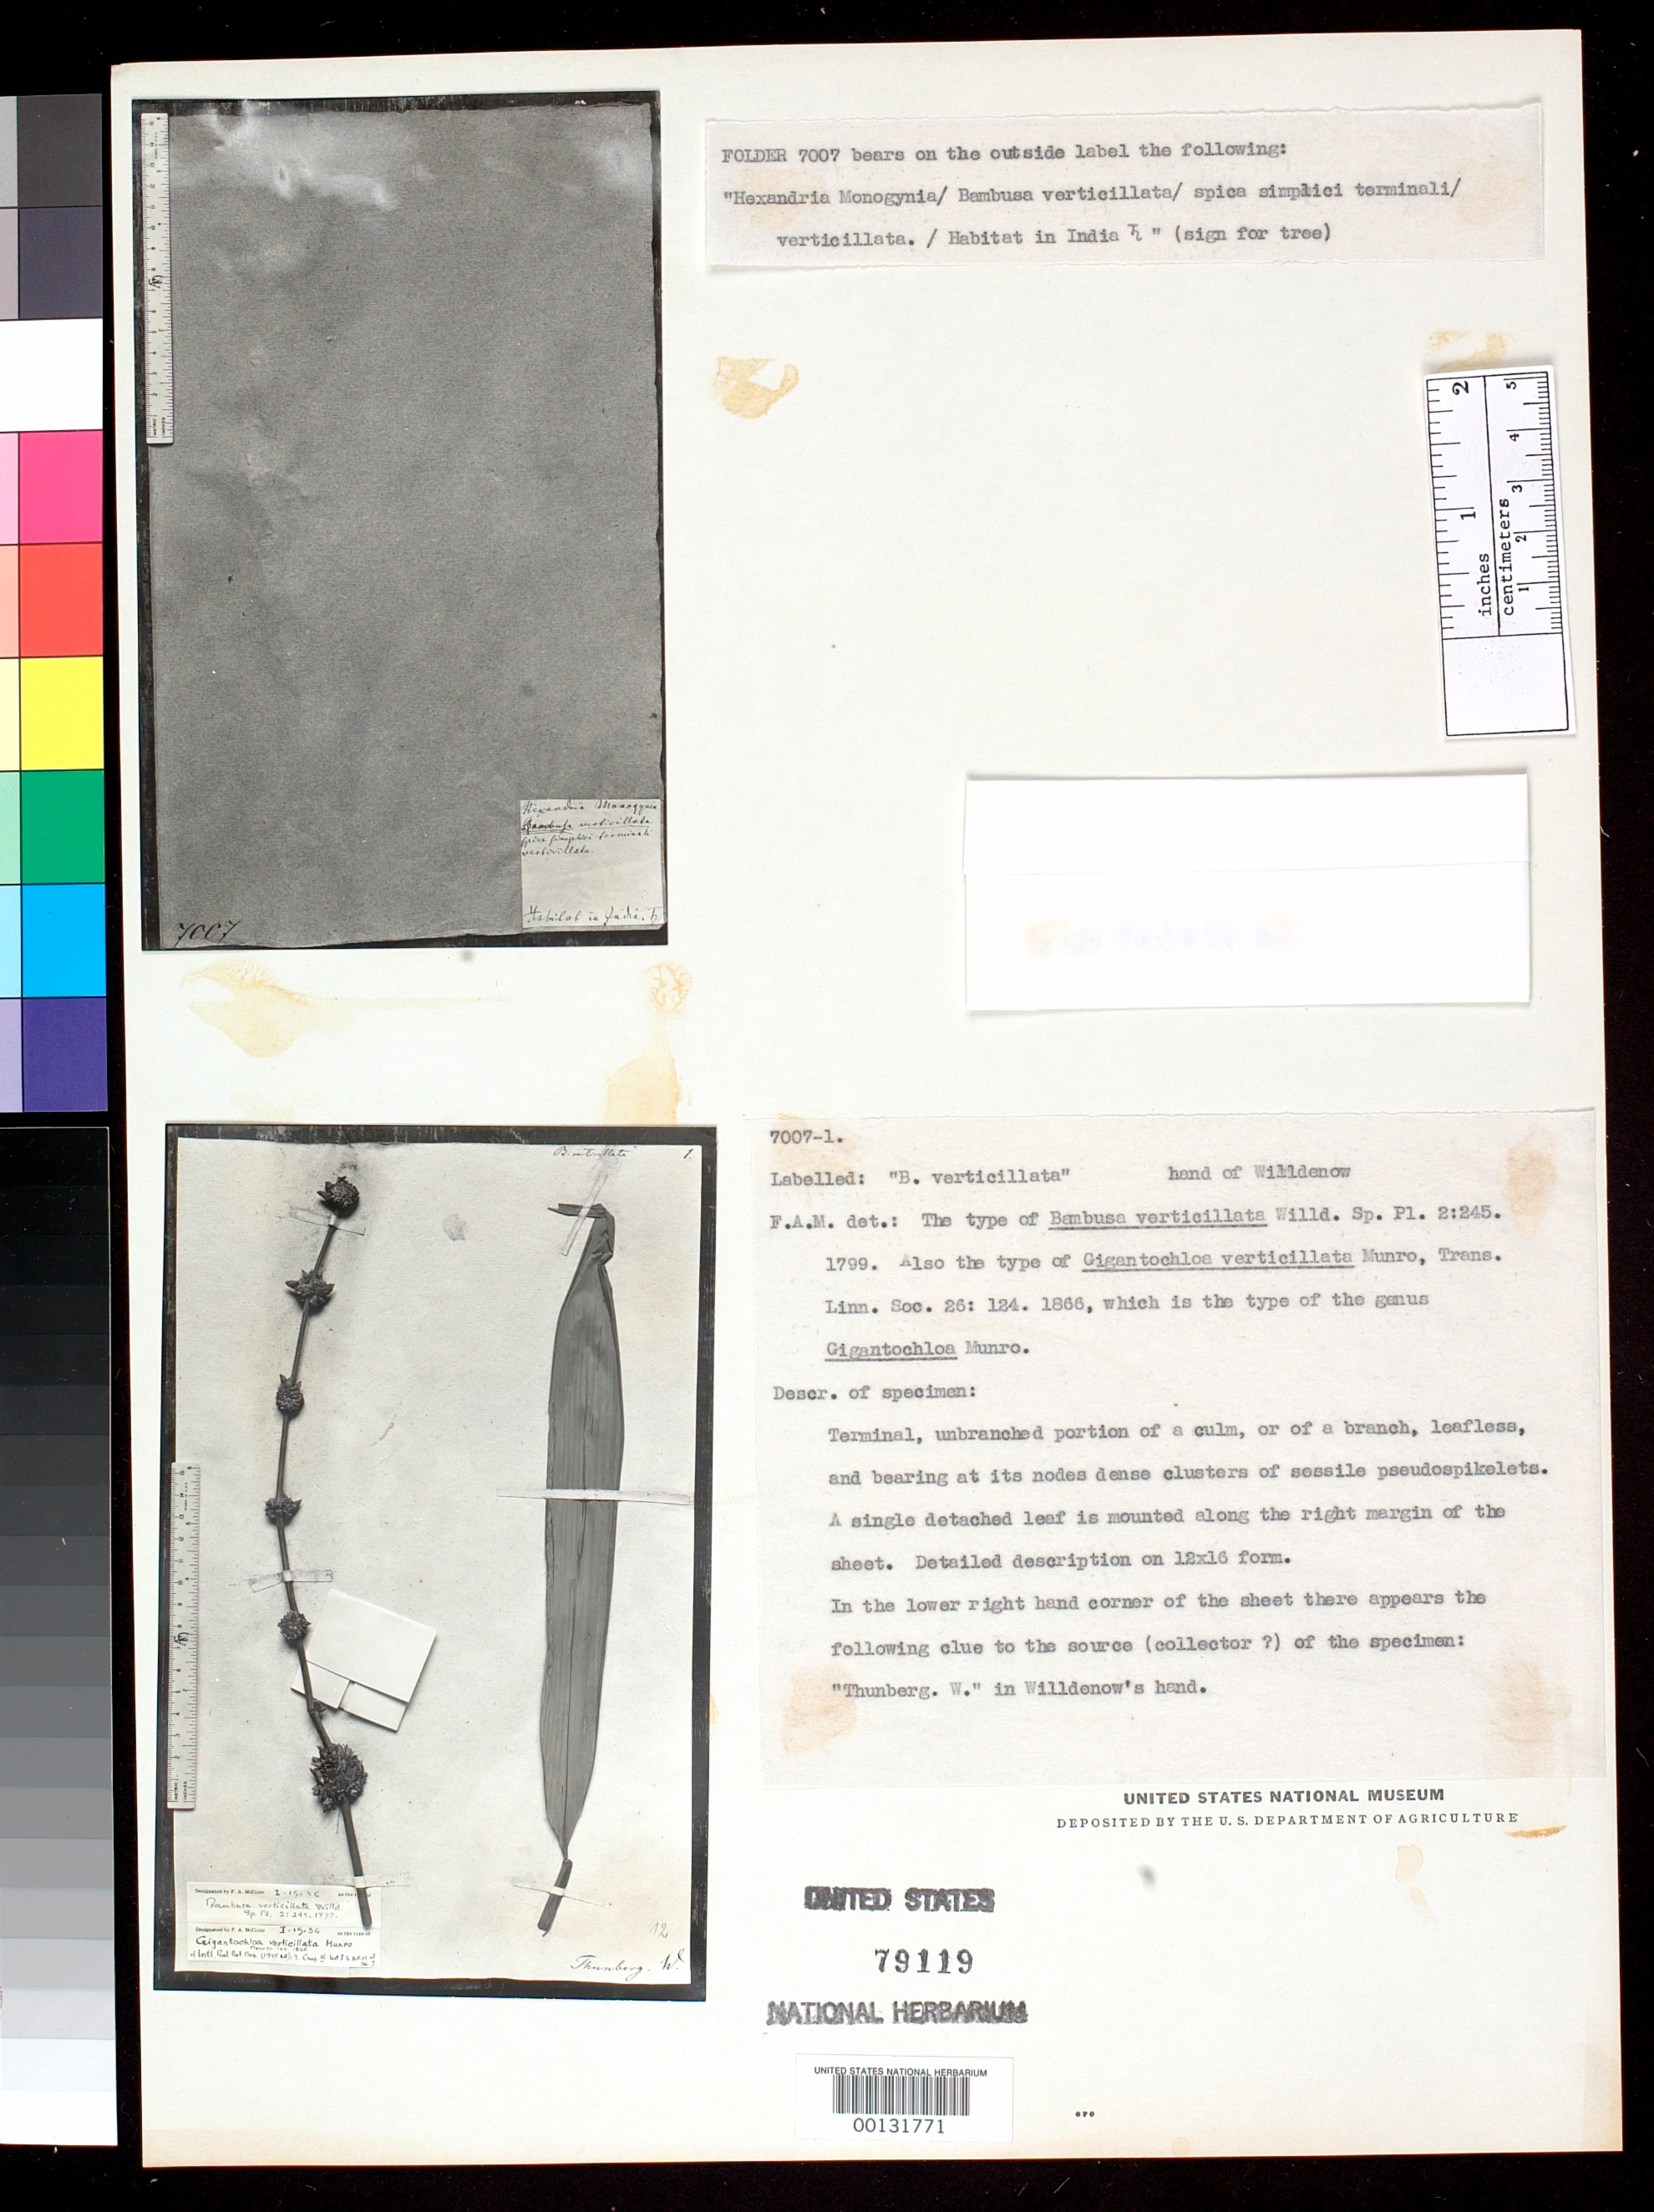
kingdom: Plantae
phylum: Tracheophyta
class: Liliopsida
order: Poales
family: Poaceae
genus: Bambusa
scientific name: Bambusa verticillata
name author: Willd.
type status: Type Material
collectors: C. P. Thunberg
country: India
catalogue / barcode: US 79119